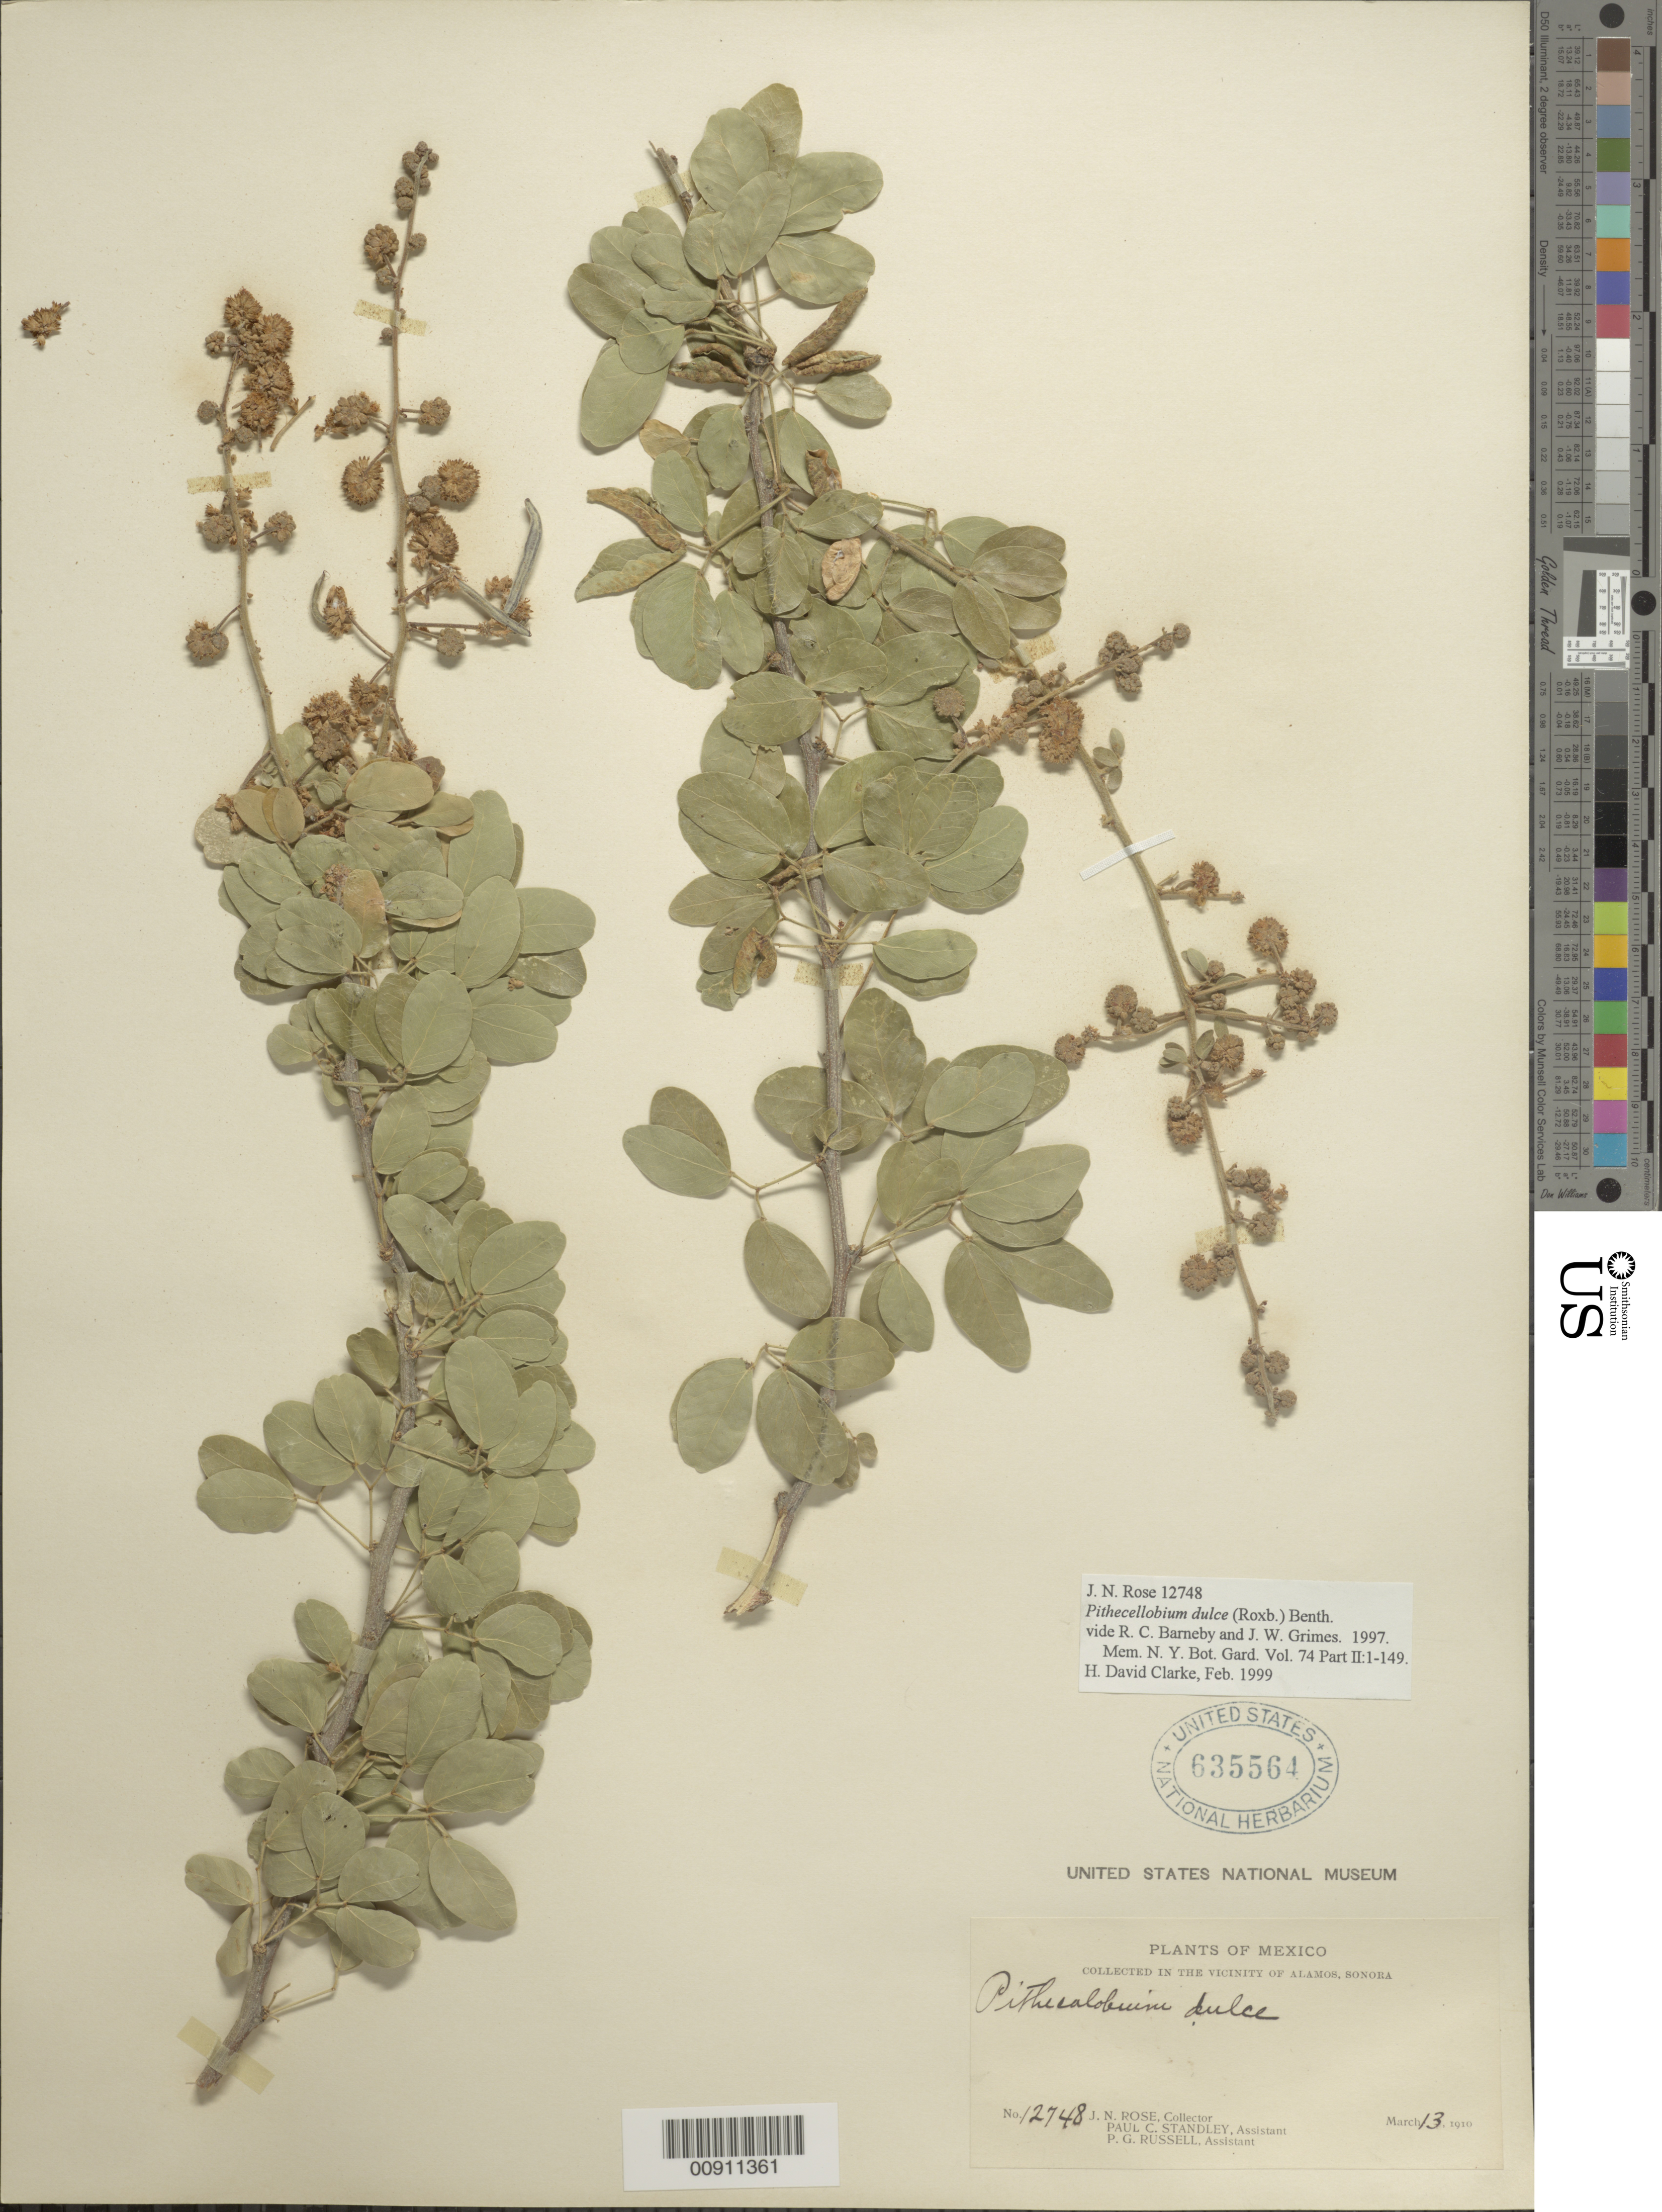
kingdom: Plantae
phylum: Tracheophyta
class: Magnoliopsida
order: Fabales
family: Fabaceae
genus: Pithecellobium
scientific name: Pithecellobium dulce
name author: (Roxb.) Benth.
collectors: J. N. Rose, P. C. Standley & P. G. Russell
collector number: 12748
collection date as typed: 13 Mar 1910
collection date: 1910-03-13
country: Mexico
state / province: Sonora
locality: In the vicinity of Alamos, Sonora.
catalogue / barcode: US 635564